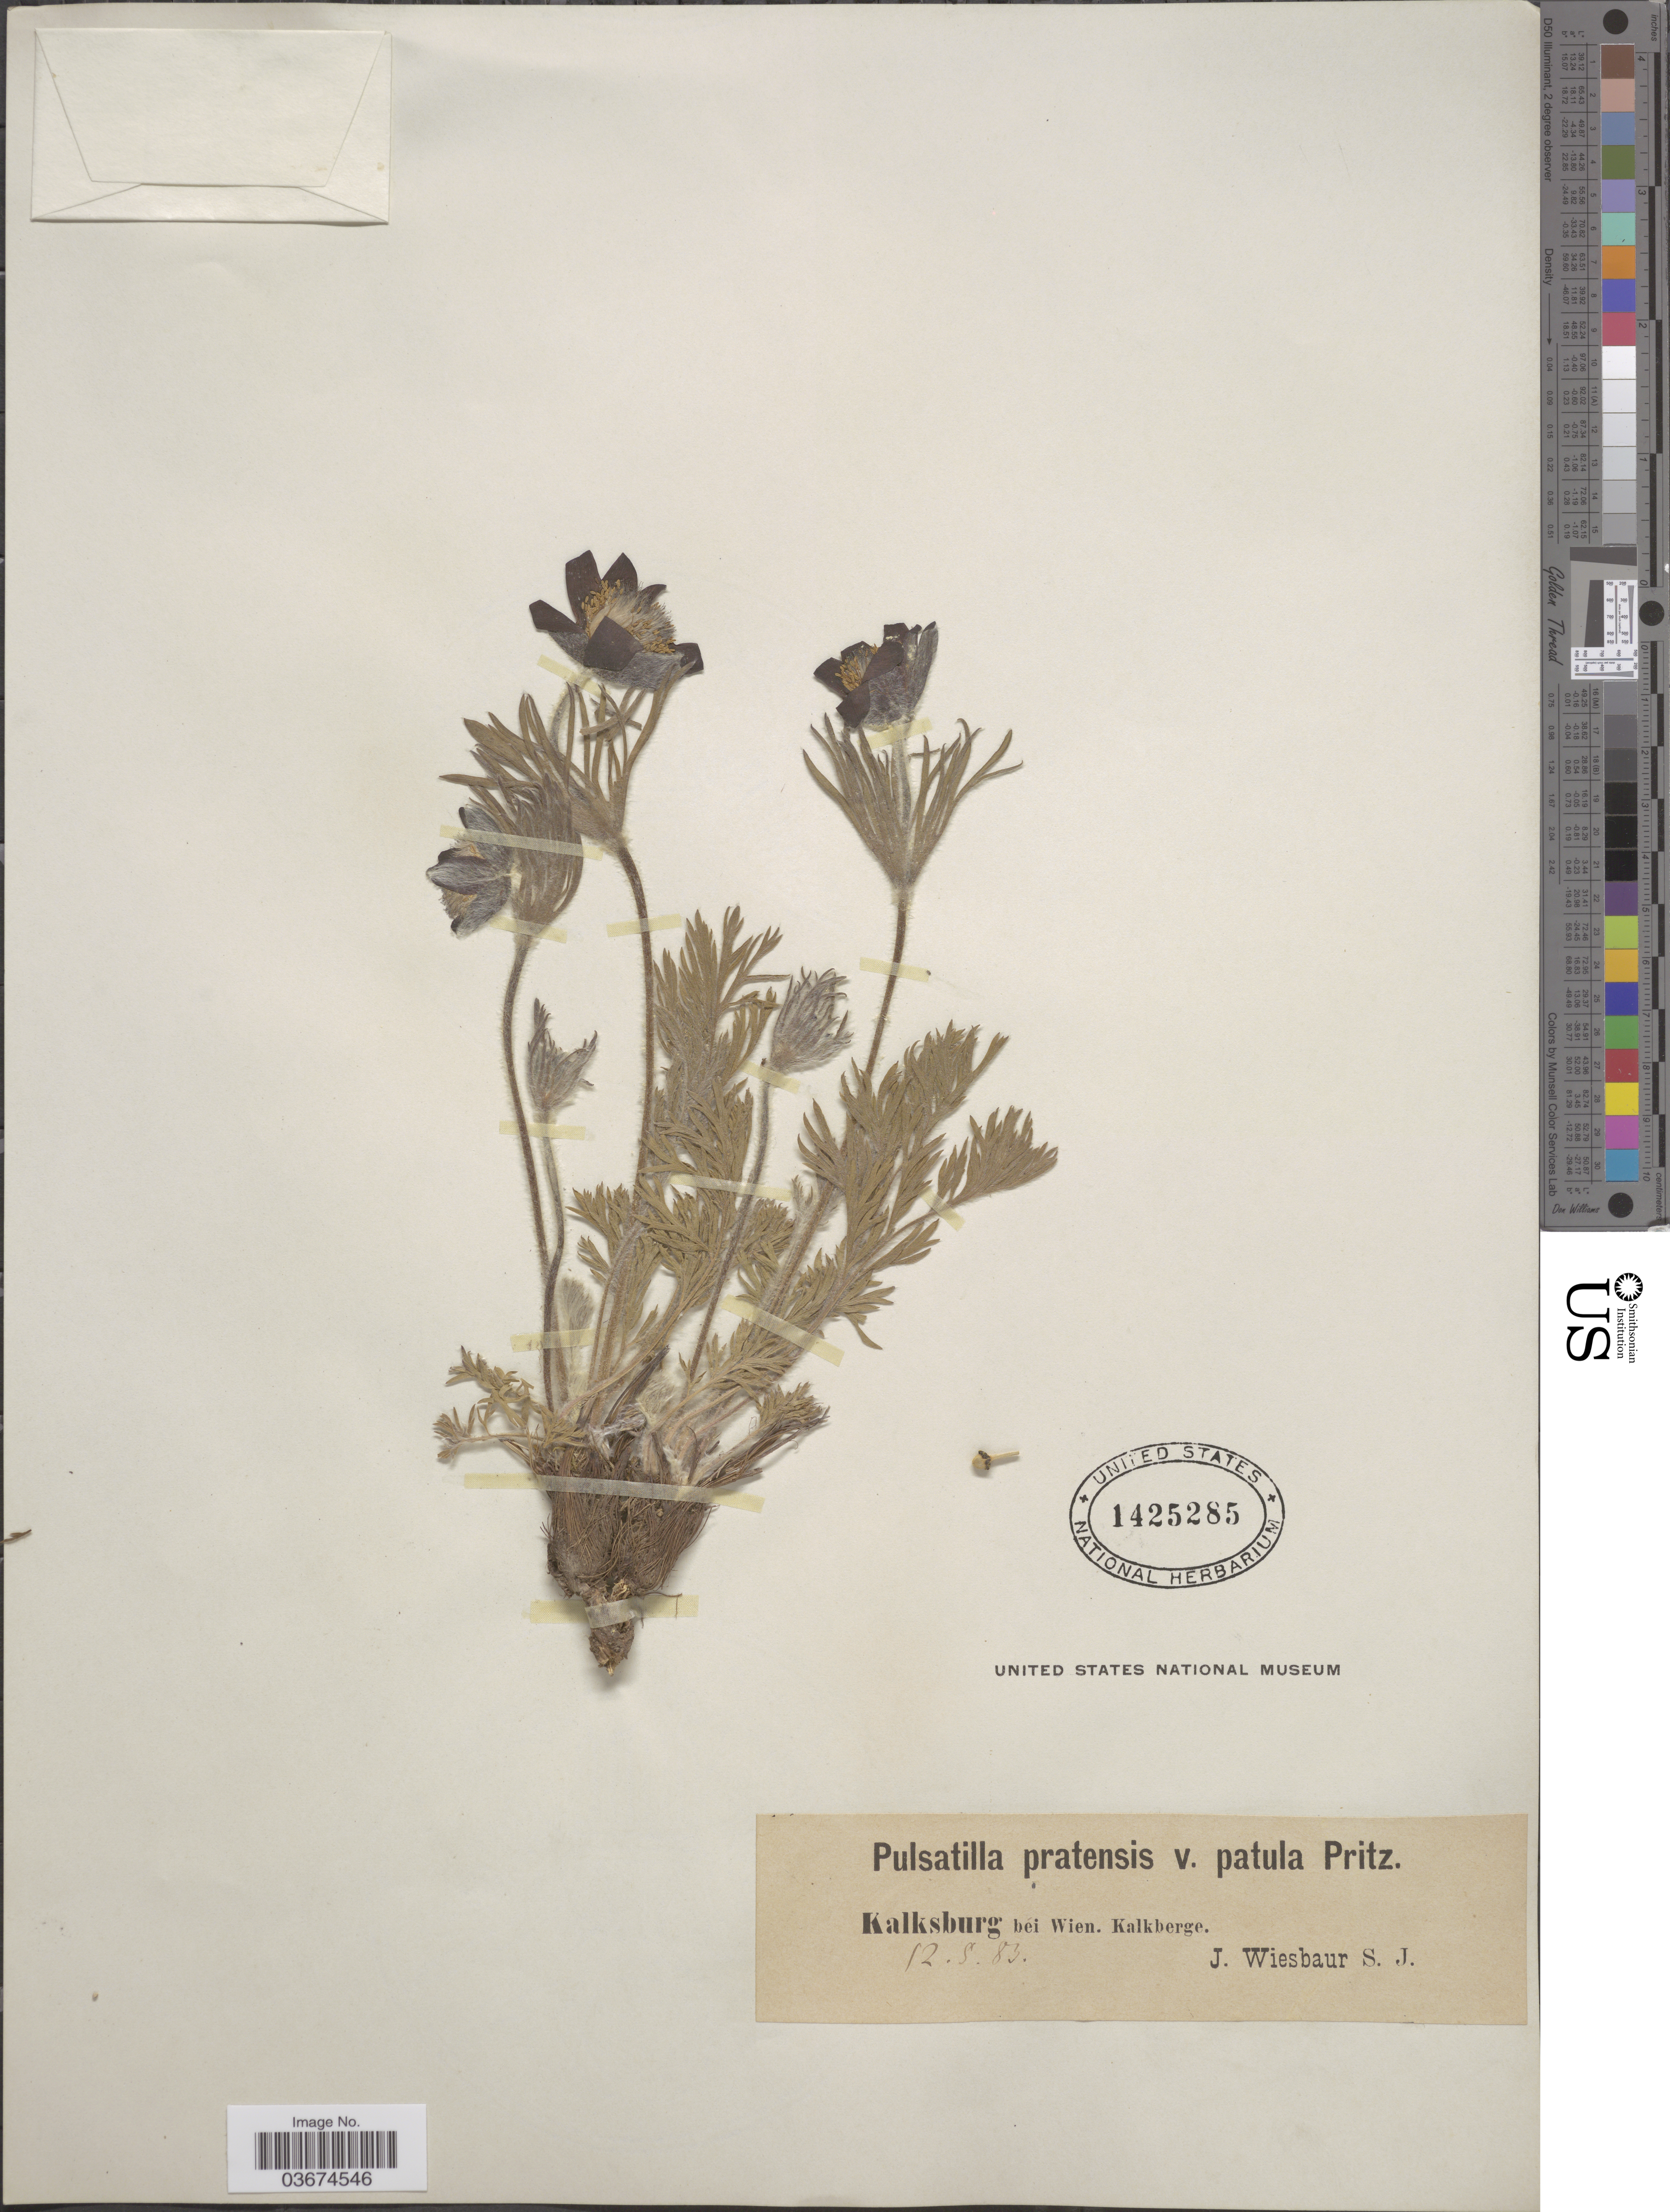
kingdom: Plantae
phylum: Tracheophyta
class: Magnoliopsida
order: Ranunculales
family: Ranunculaceae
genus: Pulsatilla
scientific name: Pulsatilla pratensis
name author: (L.) Mill.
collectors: J. Wiesbaur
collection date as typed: Transcribed d/m/y: 12/5/83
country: Austria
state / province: Wien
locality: Kalksburg bei Wien. Kalkberge.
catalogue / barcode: US 1425285